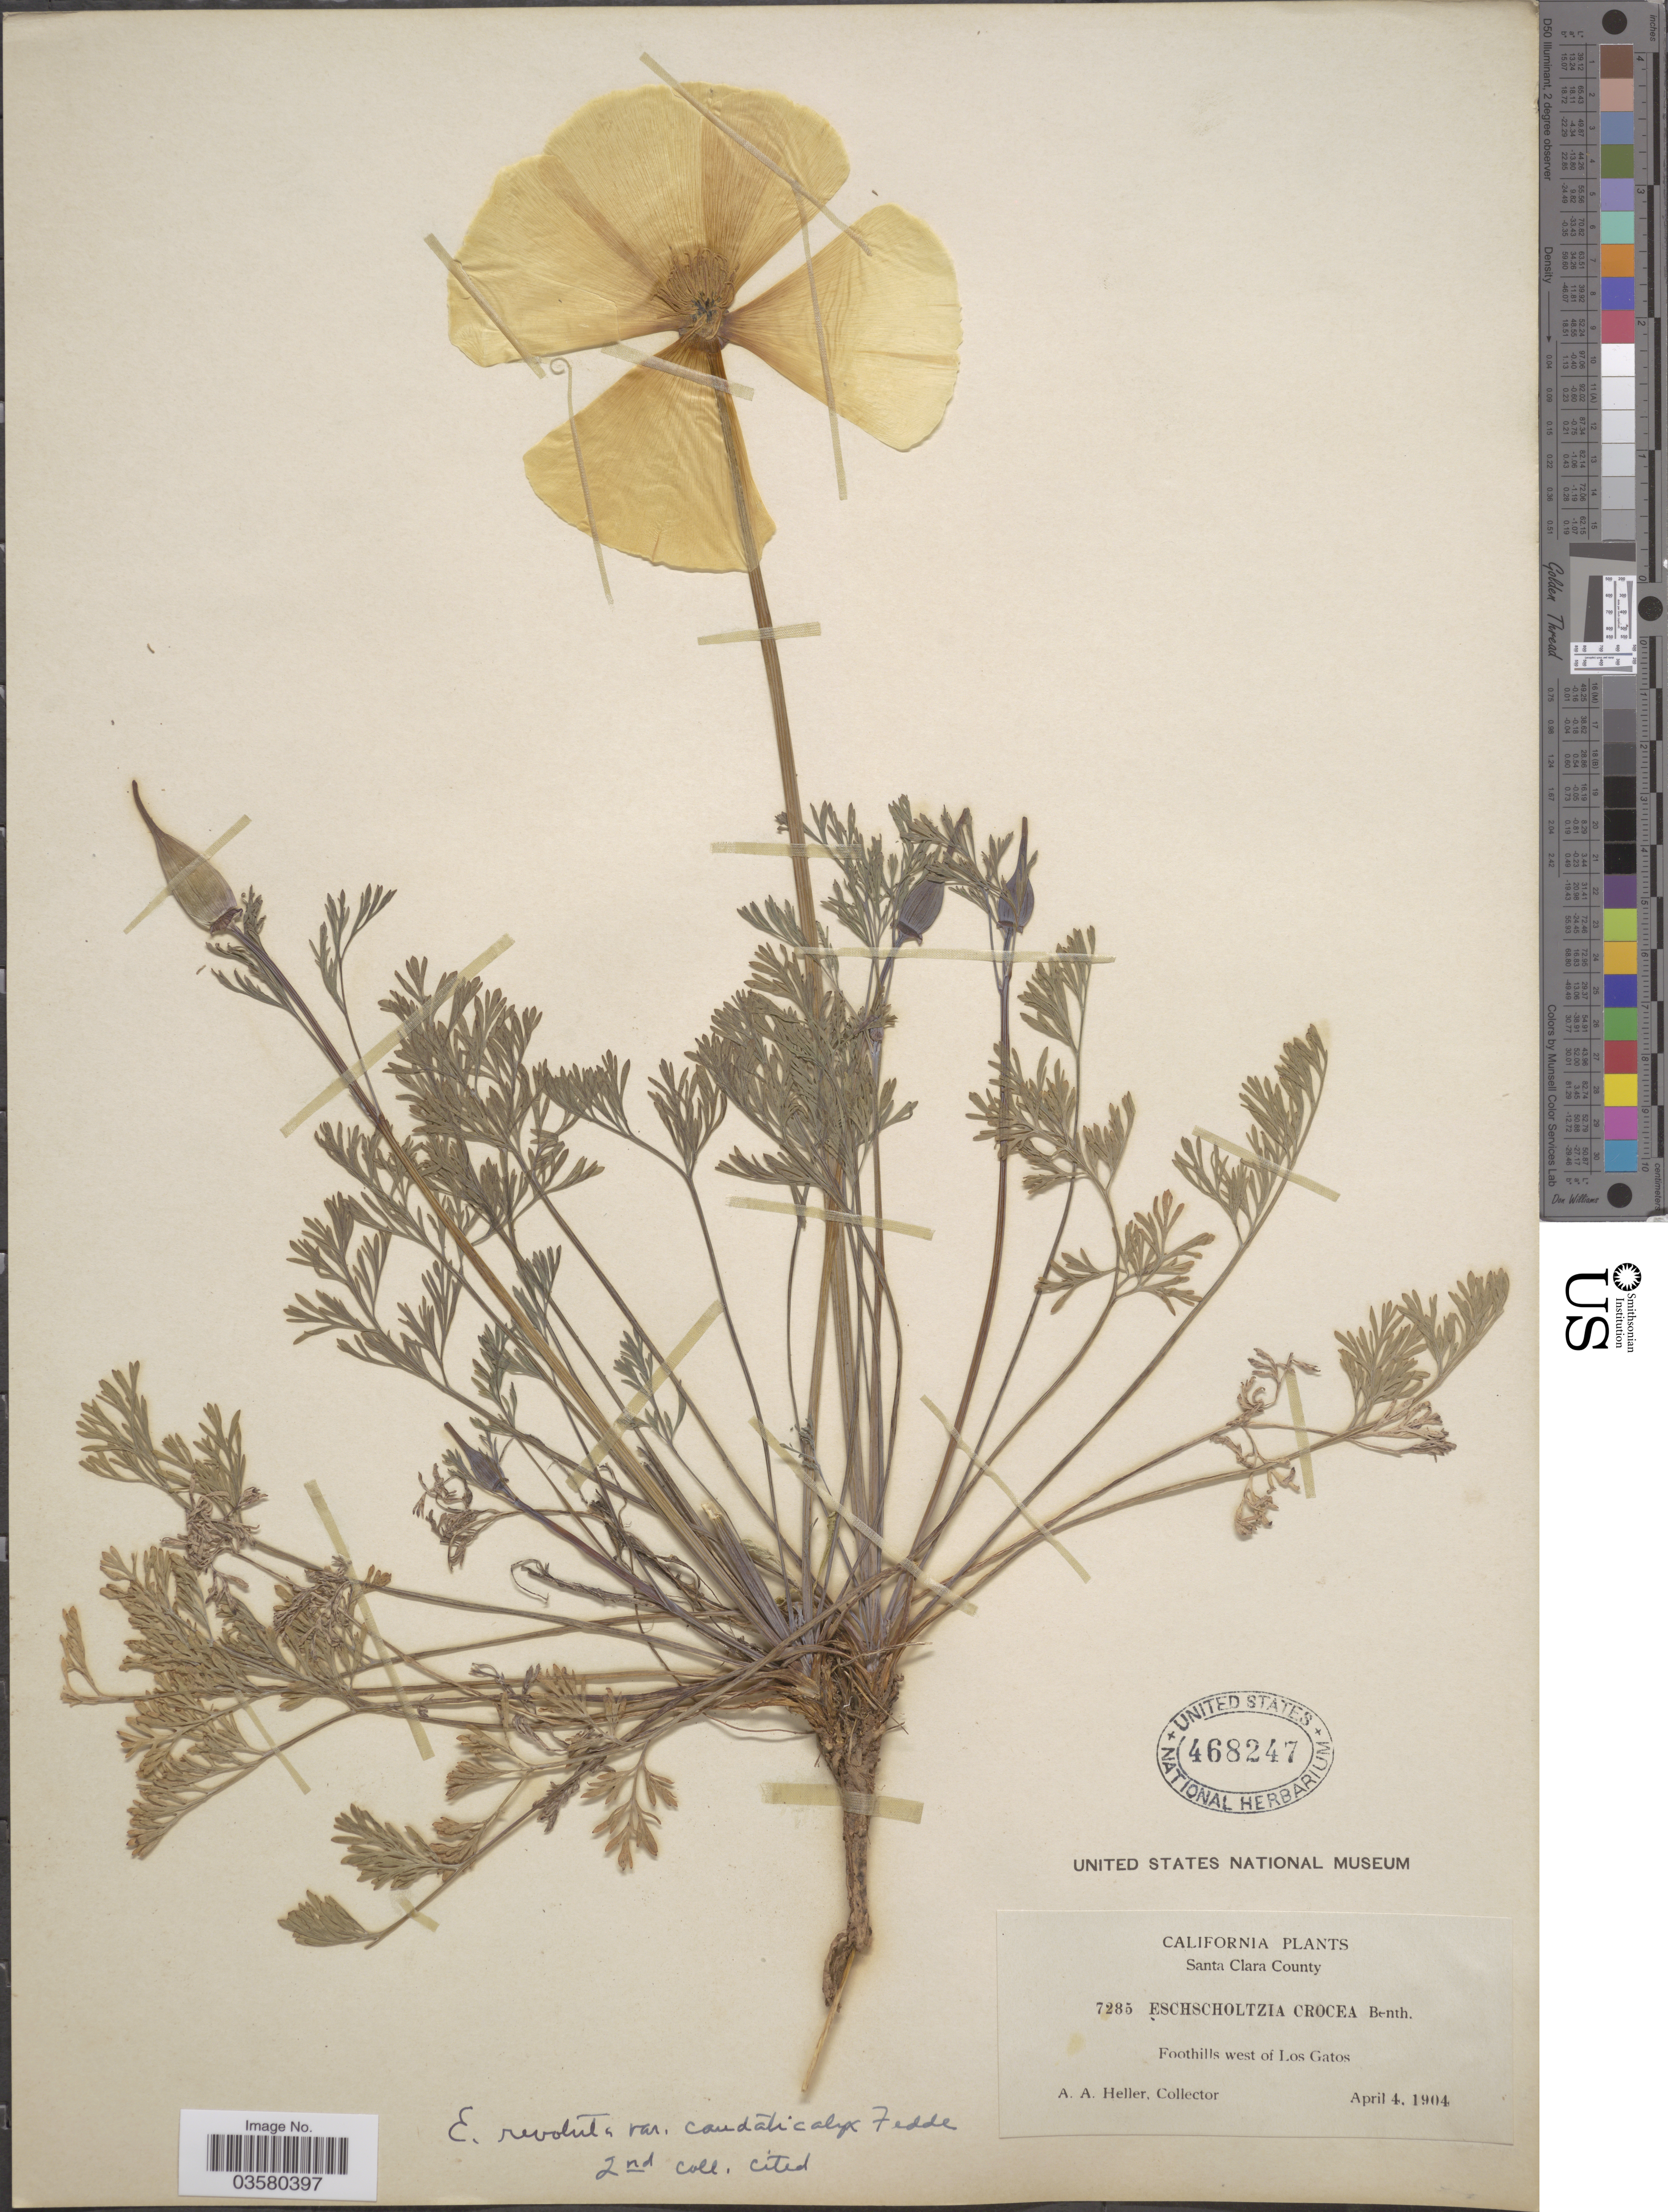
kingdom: Plantae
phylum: Tracheophyta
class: Magnoliopsida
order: Ranunculales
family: Papaveraceae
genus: Eschscholzia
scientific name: Eschscholzia californica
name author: Cham.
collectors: A. A. Heller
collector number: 7285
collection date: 1904-04-04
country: United States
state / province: California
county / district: Santa Clara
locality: Santa Clara County. Foothills west of Los Gatos.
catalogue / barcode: US 468247